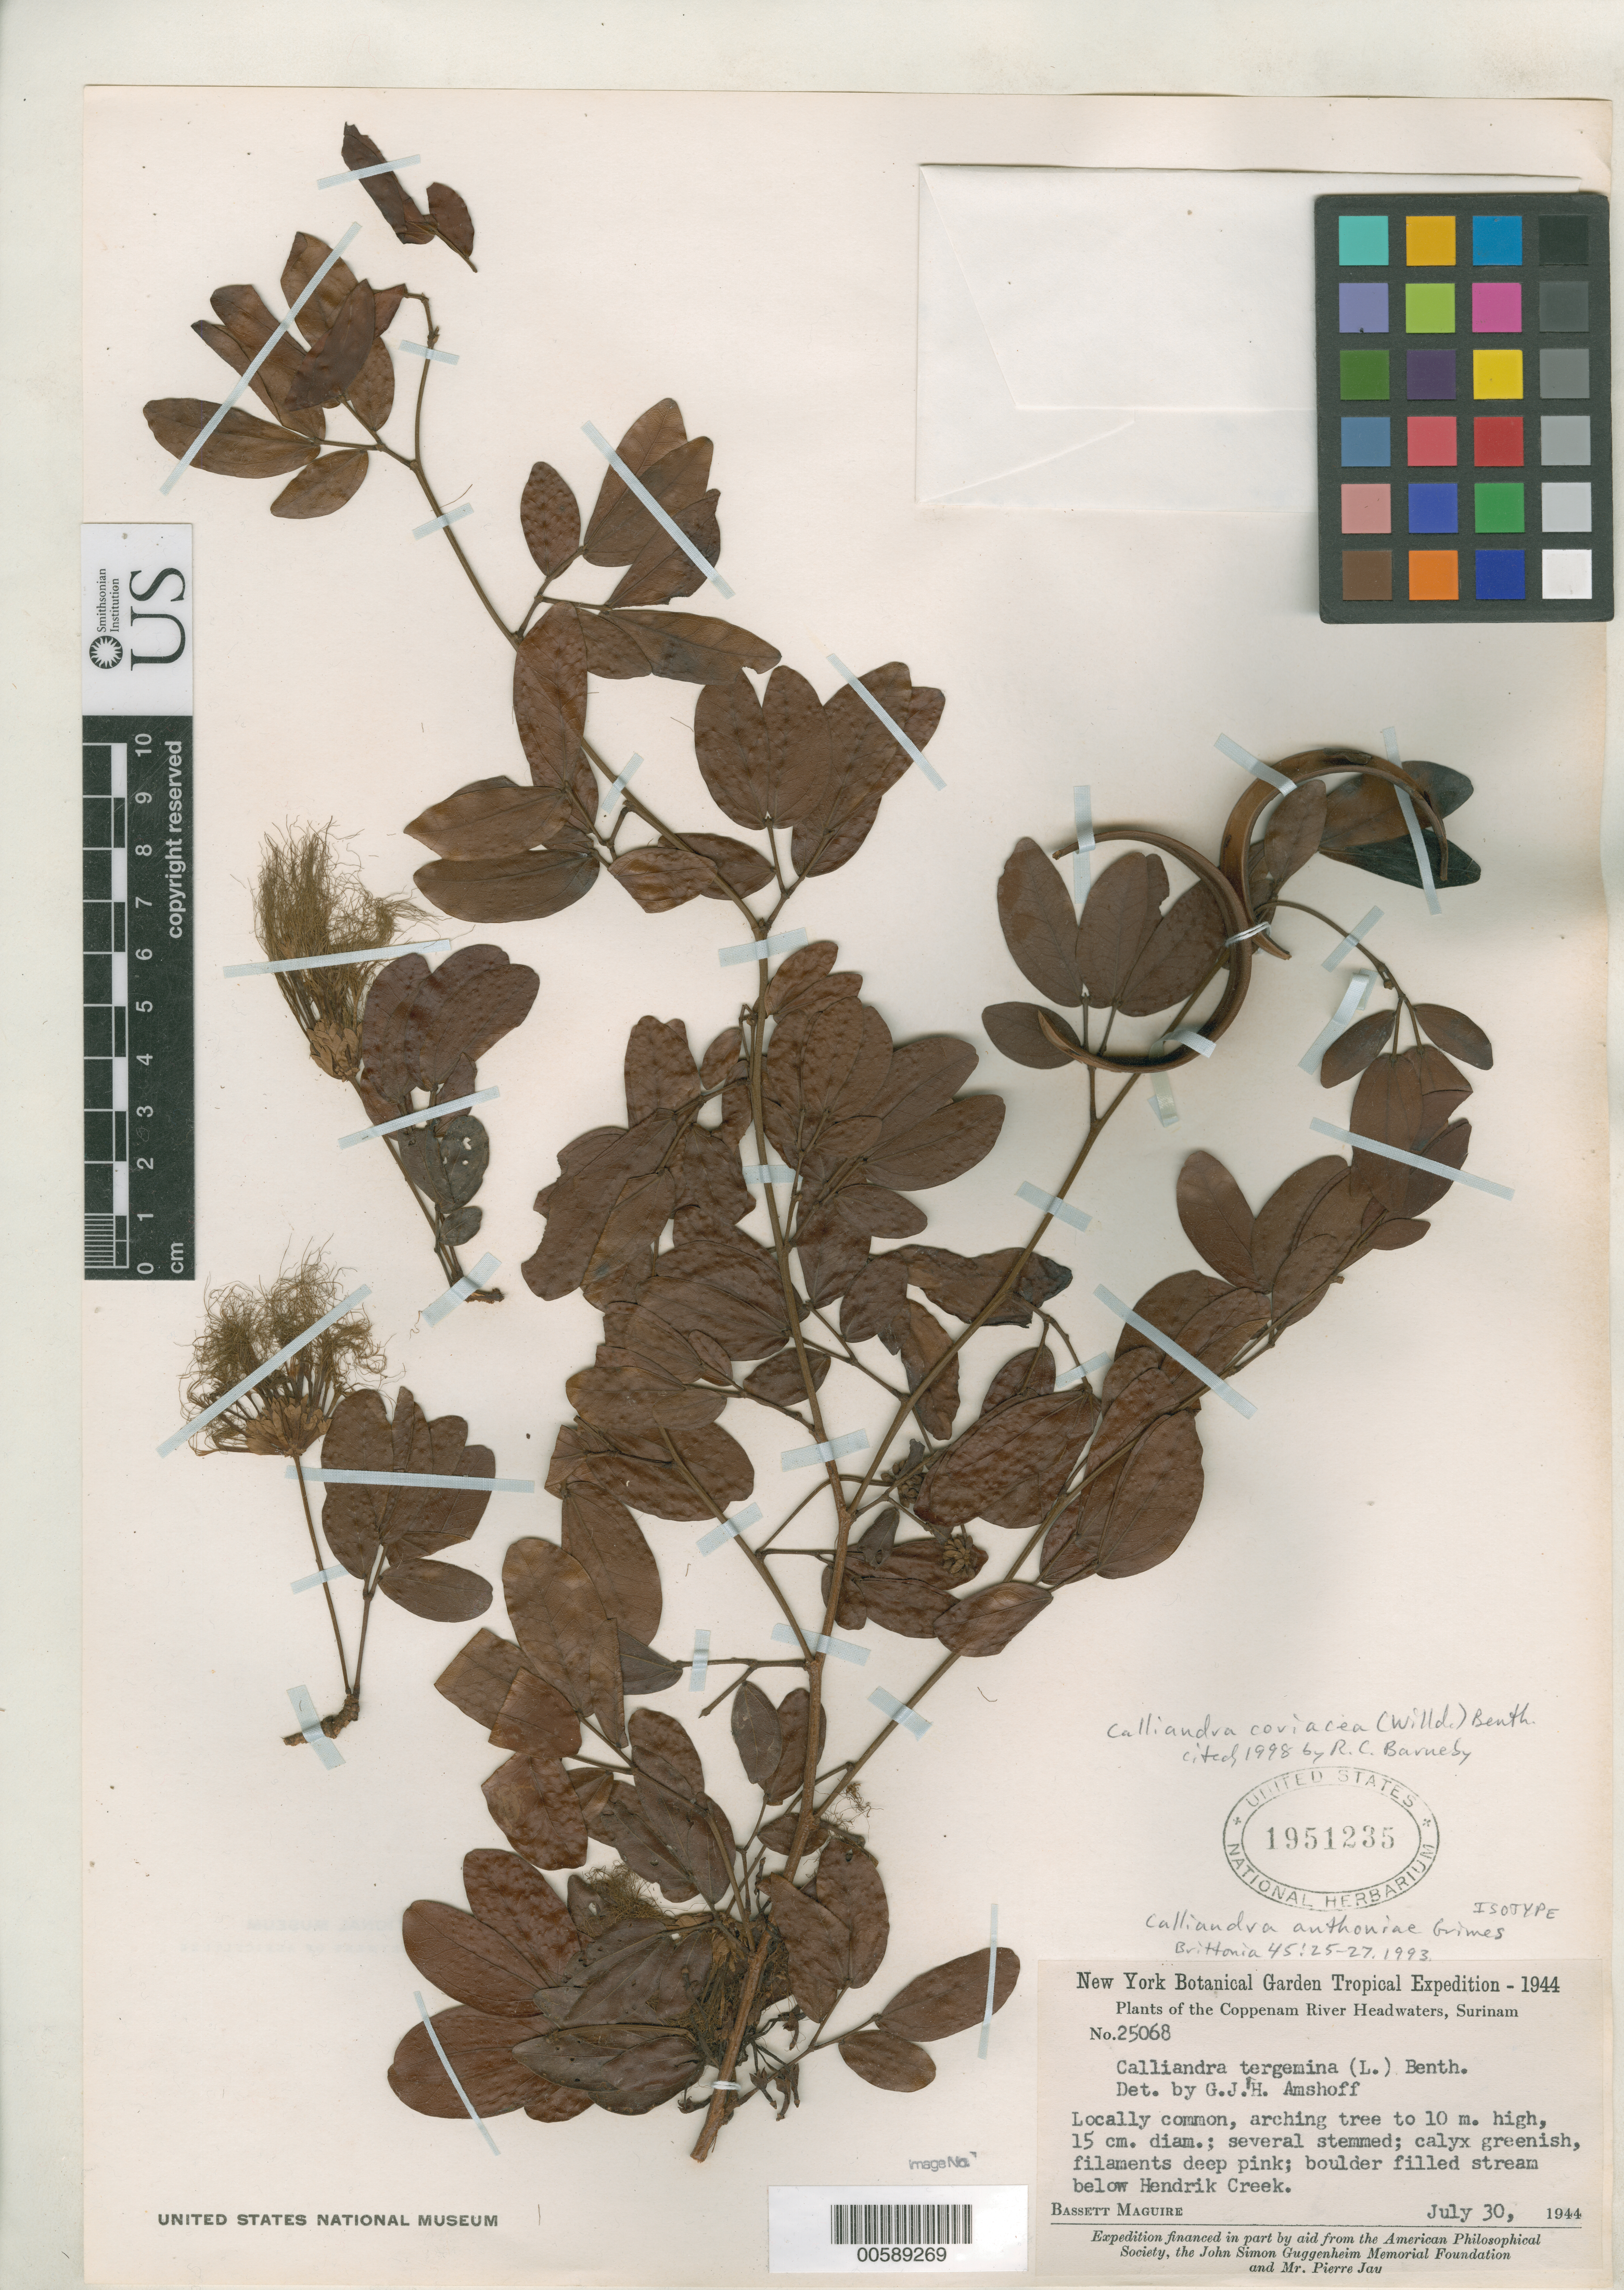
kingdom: Plantae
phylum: Tracheophyta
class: Magnoliopsida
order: Fabales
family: Fabaceae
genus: Calliandra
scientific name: Calliandra anthoniae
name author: J.W. Grimes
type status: Isotype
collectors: B. Maguire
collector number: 25068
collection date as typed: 30 Jul 1944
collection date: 1944-07-30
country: Suriname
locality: Coppenam River headwaters, Boulder filled stream below Hendrik Creek.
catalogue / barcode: US 1951235